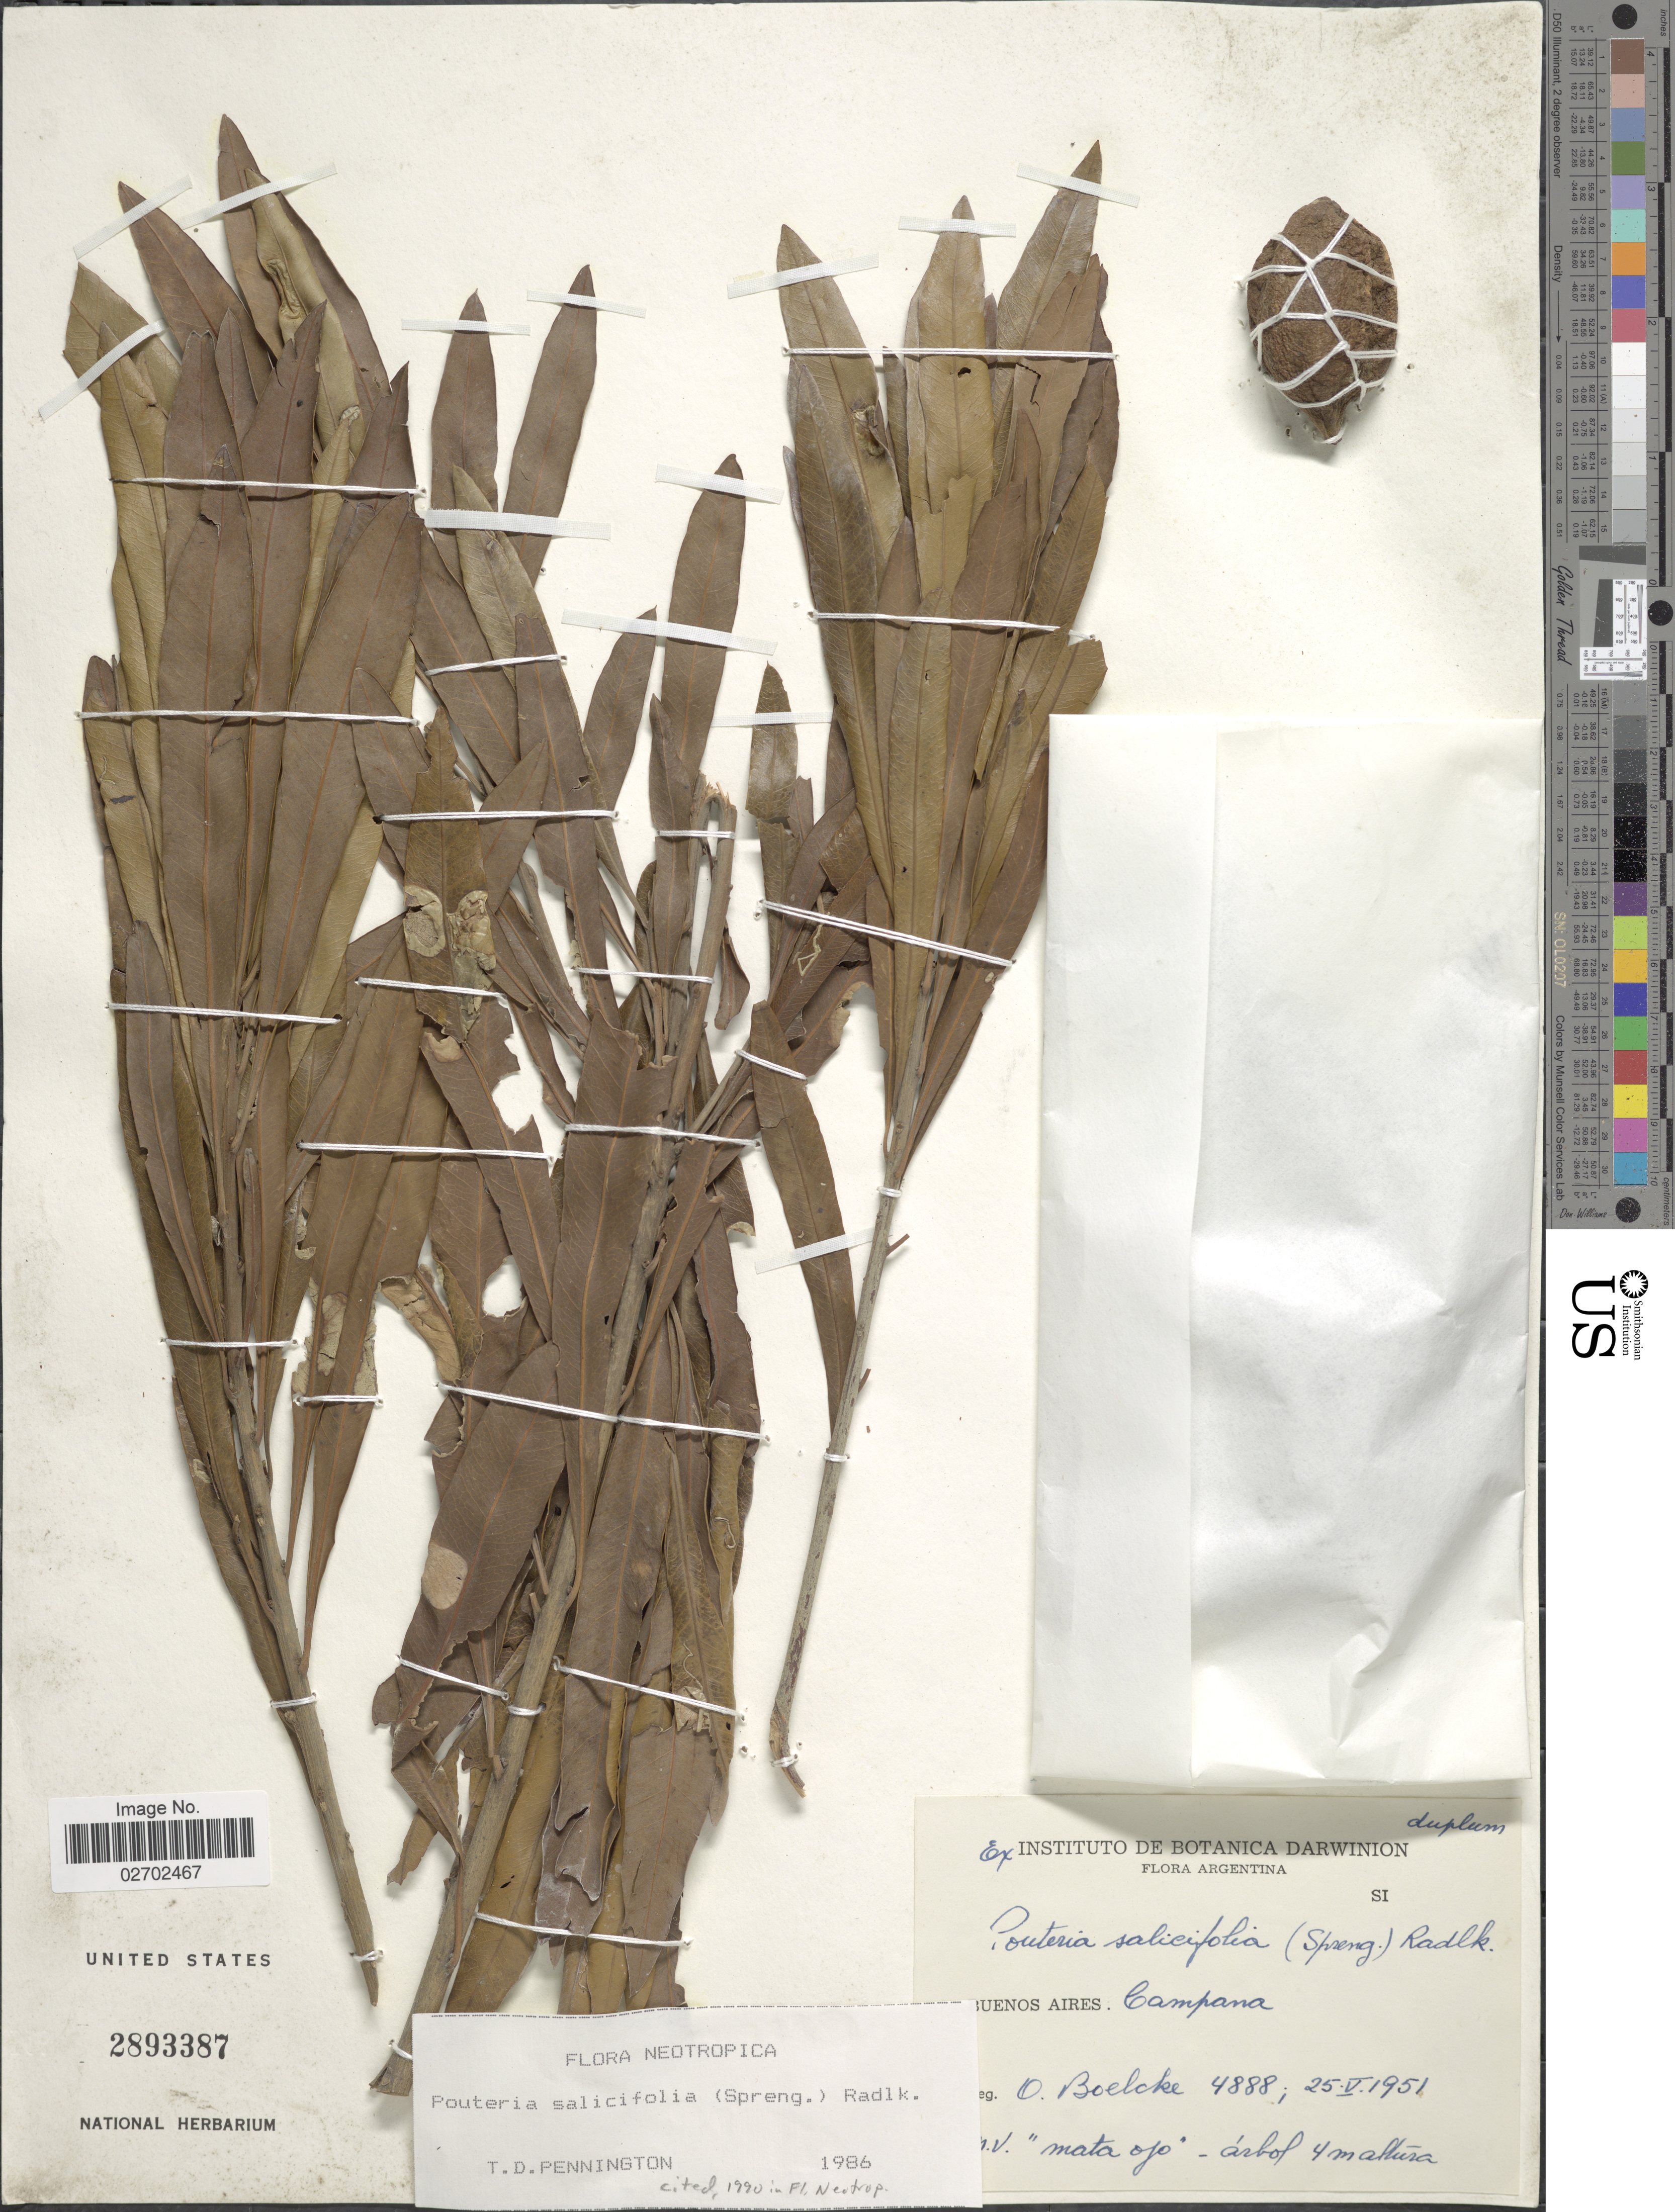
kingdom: Plantae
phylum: Tracheophyta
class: Magnoliopsida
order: Ericales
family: Sapotaceae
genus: Pouteria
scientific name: Pouteria salicifolia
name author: (Spreng.) Radlk.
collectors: O. Boelcke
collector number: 4888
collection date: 1951-05-25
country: Argentina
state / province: Buenos Aires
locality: Campana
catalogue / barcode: US 2893387